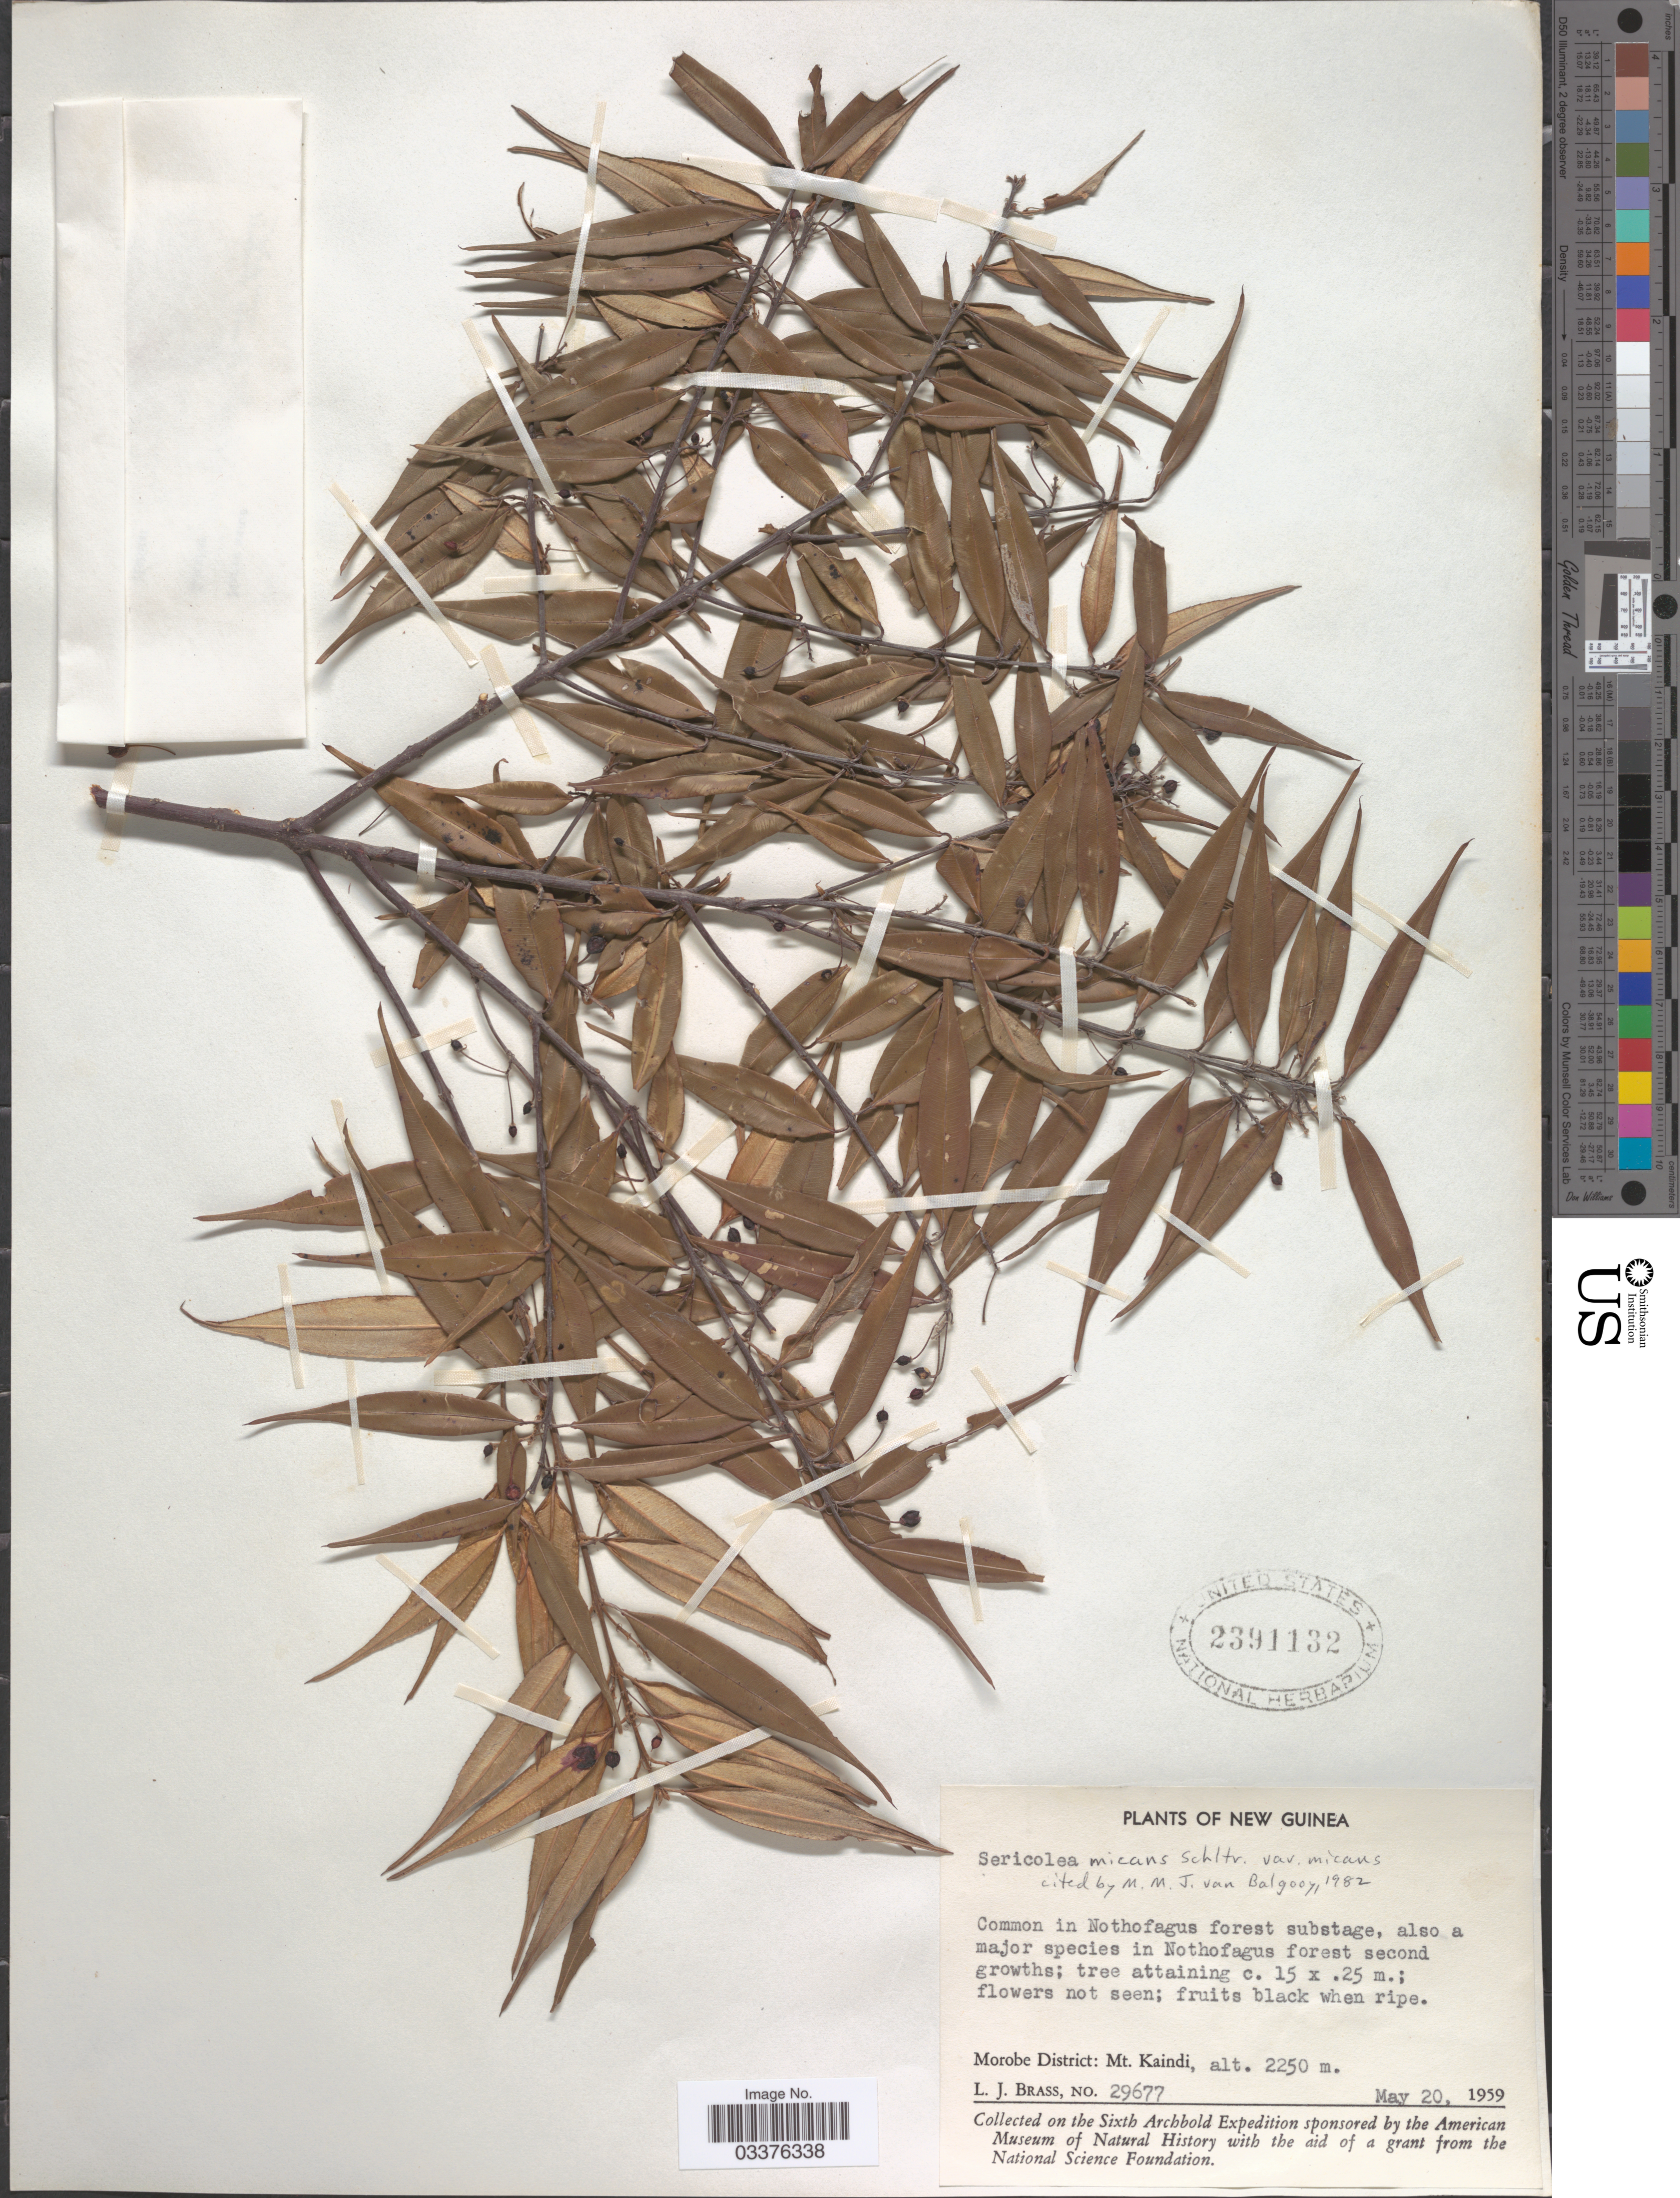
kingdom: Plantae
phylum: Tracheophyta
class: Magnoliopsida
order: Oxalidales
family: Elaeocarpaceae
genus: Sericolea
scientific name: Sericolea micans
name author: Schltr.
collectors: L. J. Brass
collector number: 29677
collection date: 1959-05-20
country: Papua New Guinea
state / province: Morobe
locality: New Guinea. Morobe District: Mt. Kaindi.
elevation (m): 2250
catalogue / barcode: US 2391132